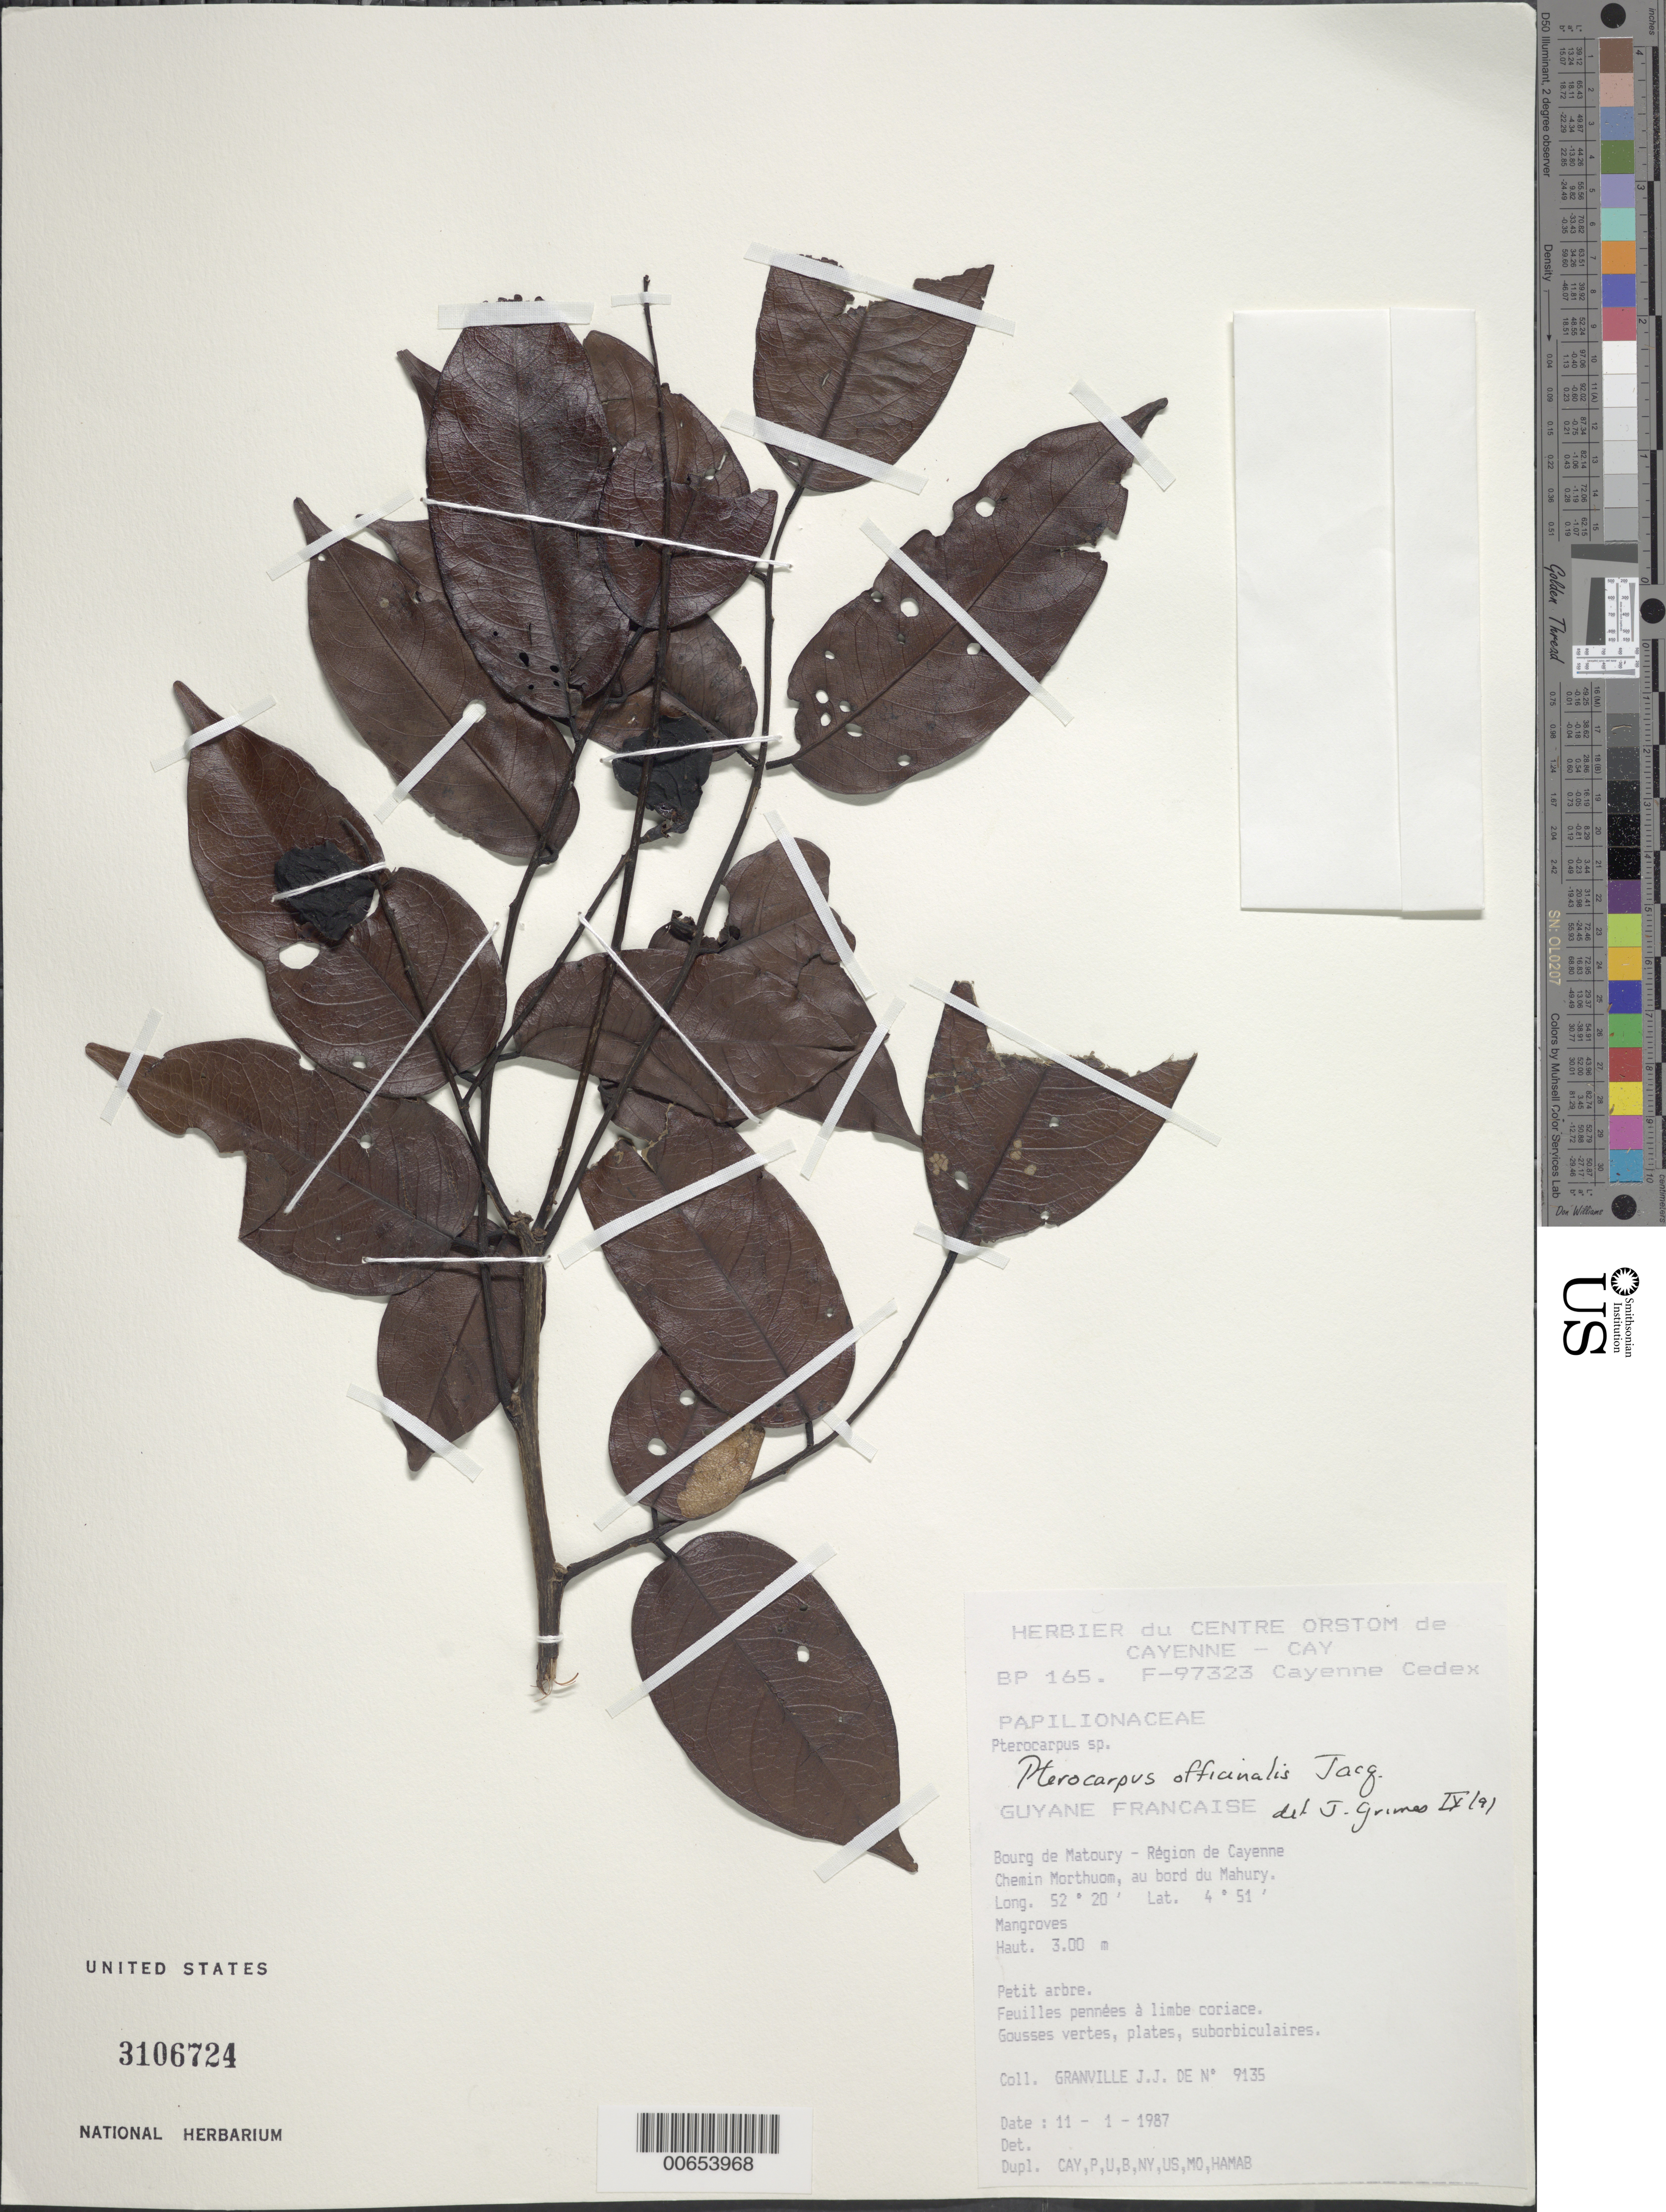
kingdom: Plantae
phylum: Tracheophyta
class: Magnoliopsida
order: Fabales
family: Fabaceae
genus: Pterocarpus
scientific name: Pterocarpus officinalis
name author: Jacq.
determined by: Grimes, J.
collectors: J.-J. de Granville et al.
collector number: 9135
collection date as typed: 11-Jan-87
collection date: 1987-01-11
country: French Guiana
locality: Bourge de Matoury, région de Cayenne, chemin Morthuom, bord du Mahury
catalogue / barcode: US 3106724